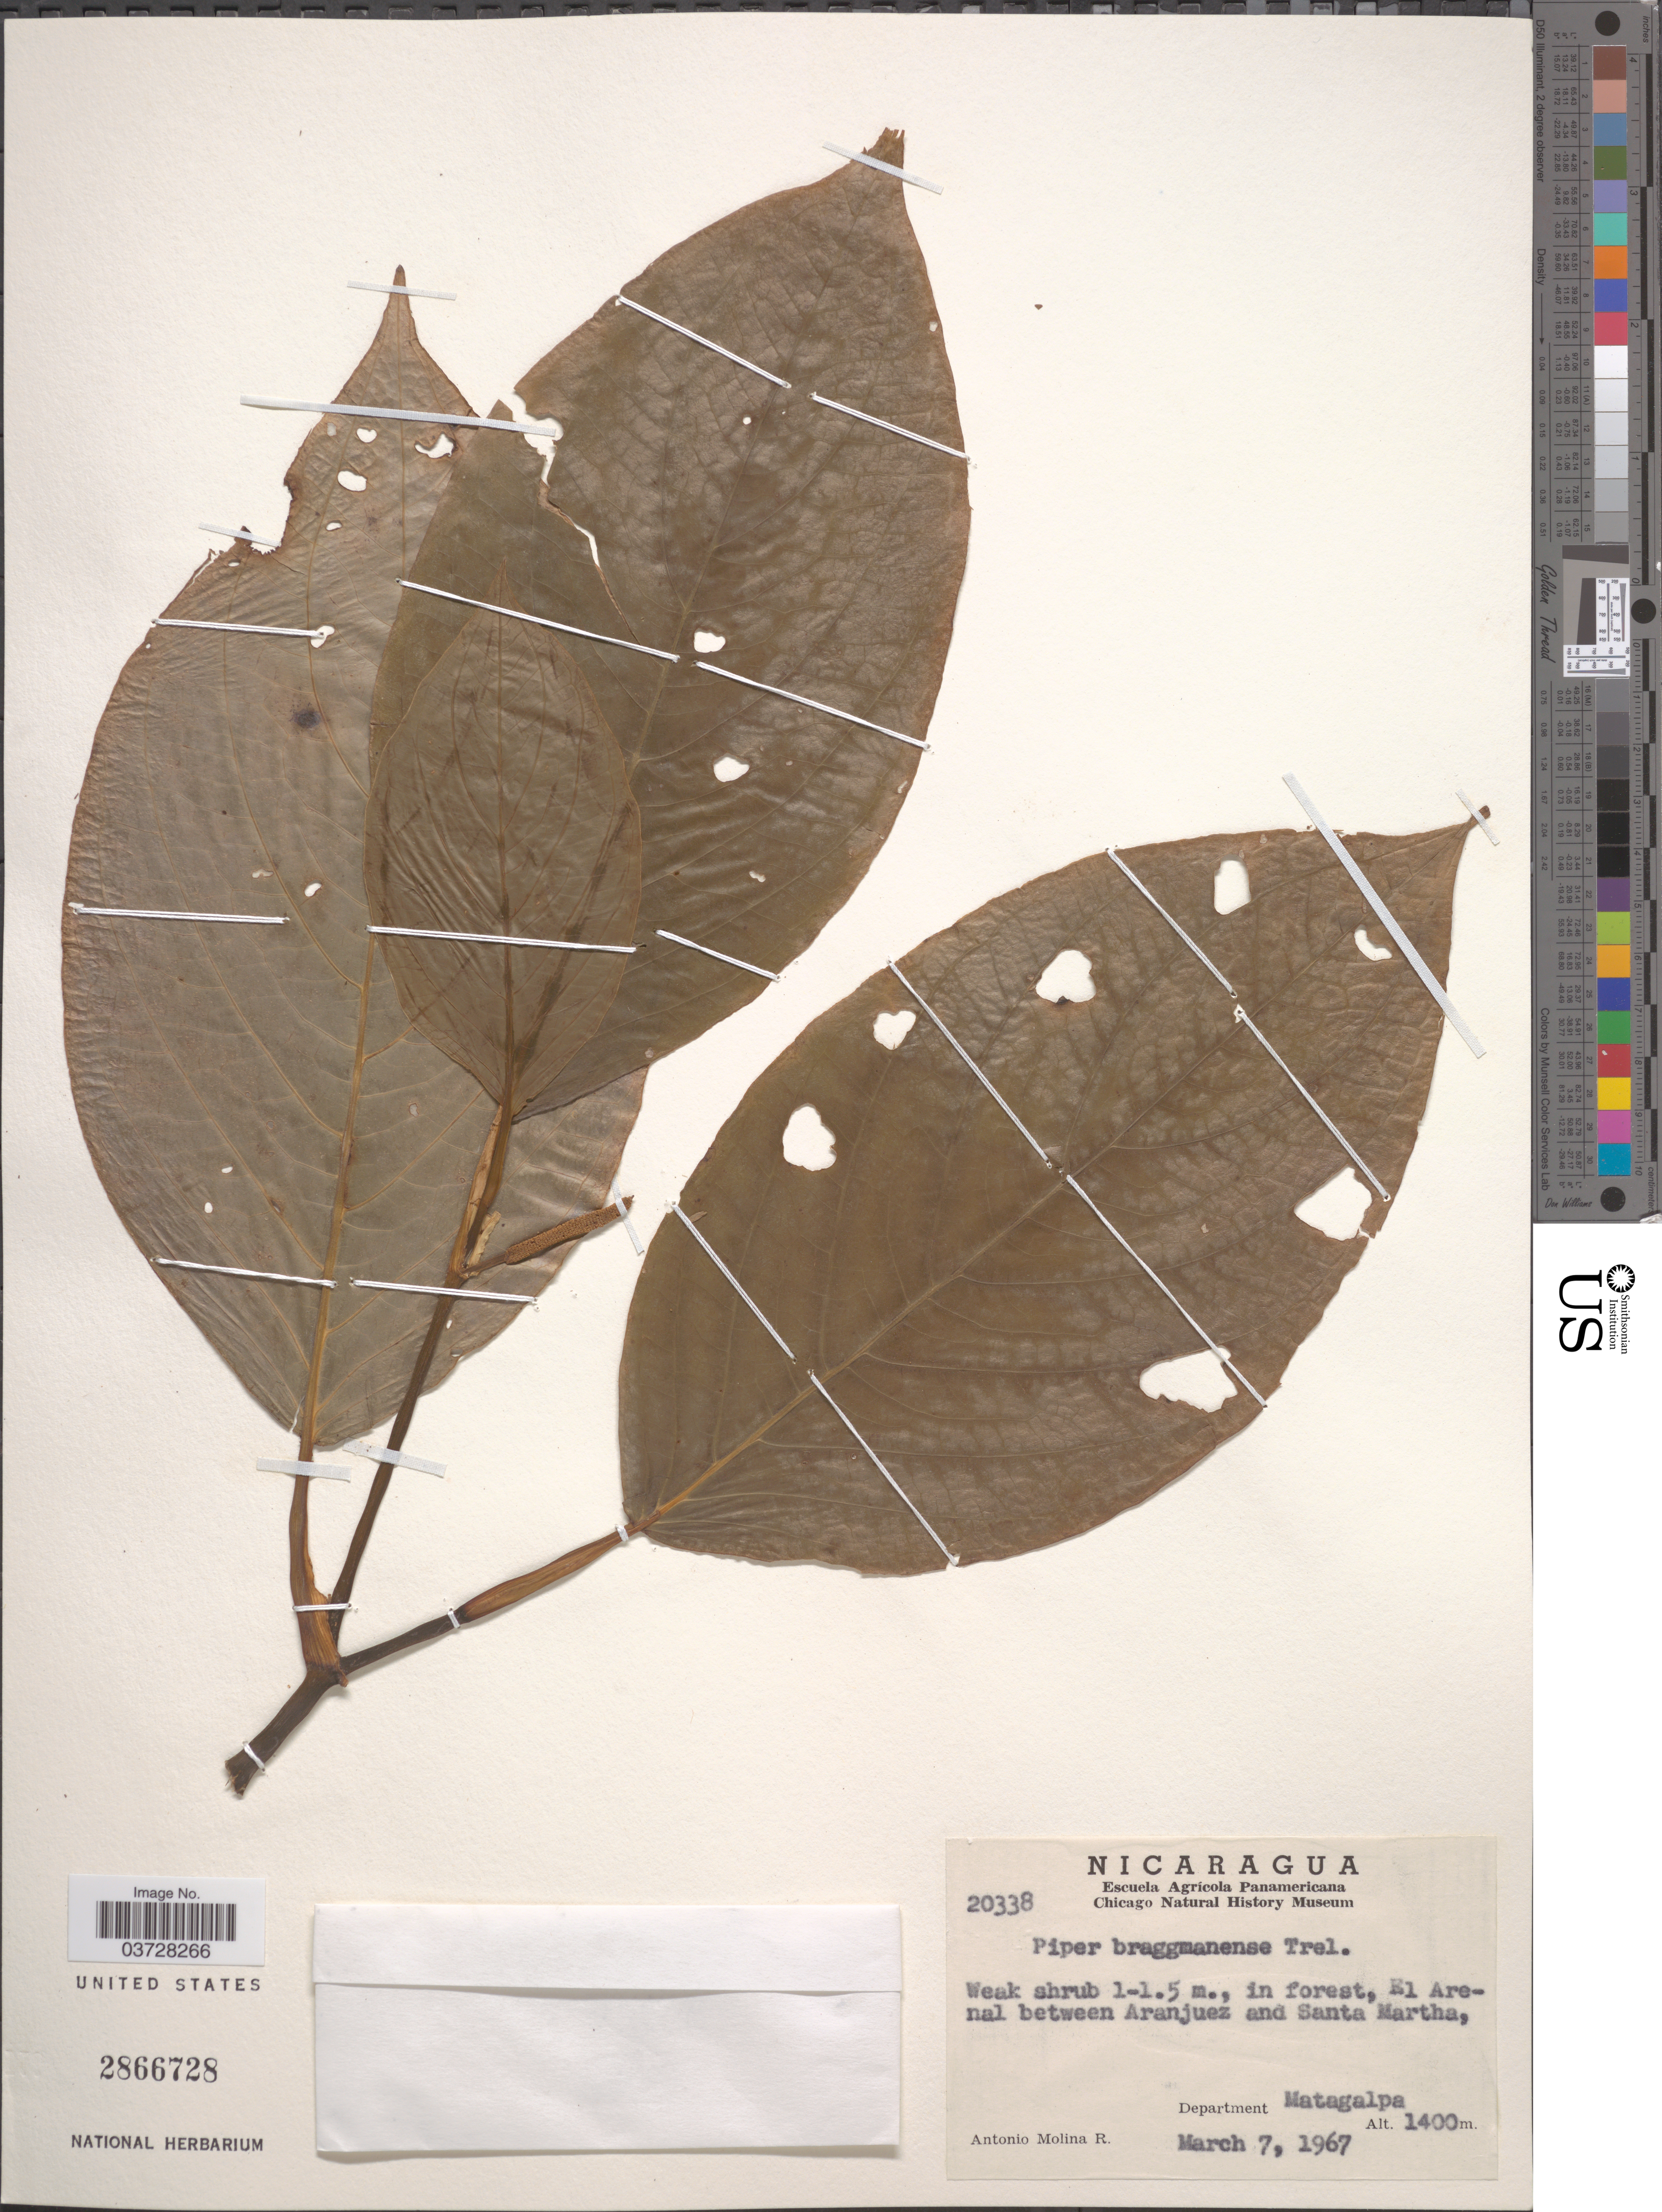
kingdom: Plantae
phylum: Tracheophyta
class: Magnoliopsida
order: Piperales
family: Piperaceae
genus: Piper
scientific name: Piper braggmanense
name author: Trel.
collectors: A. Molina R.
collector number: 20338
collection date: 1967-03-07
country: Nicaragua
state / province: Matagalpa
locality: El Arenal between Aranjuez and Santa Martha, Department Matagalpa.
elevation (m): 1400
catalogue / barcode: US 2866728